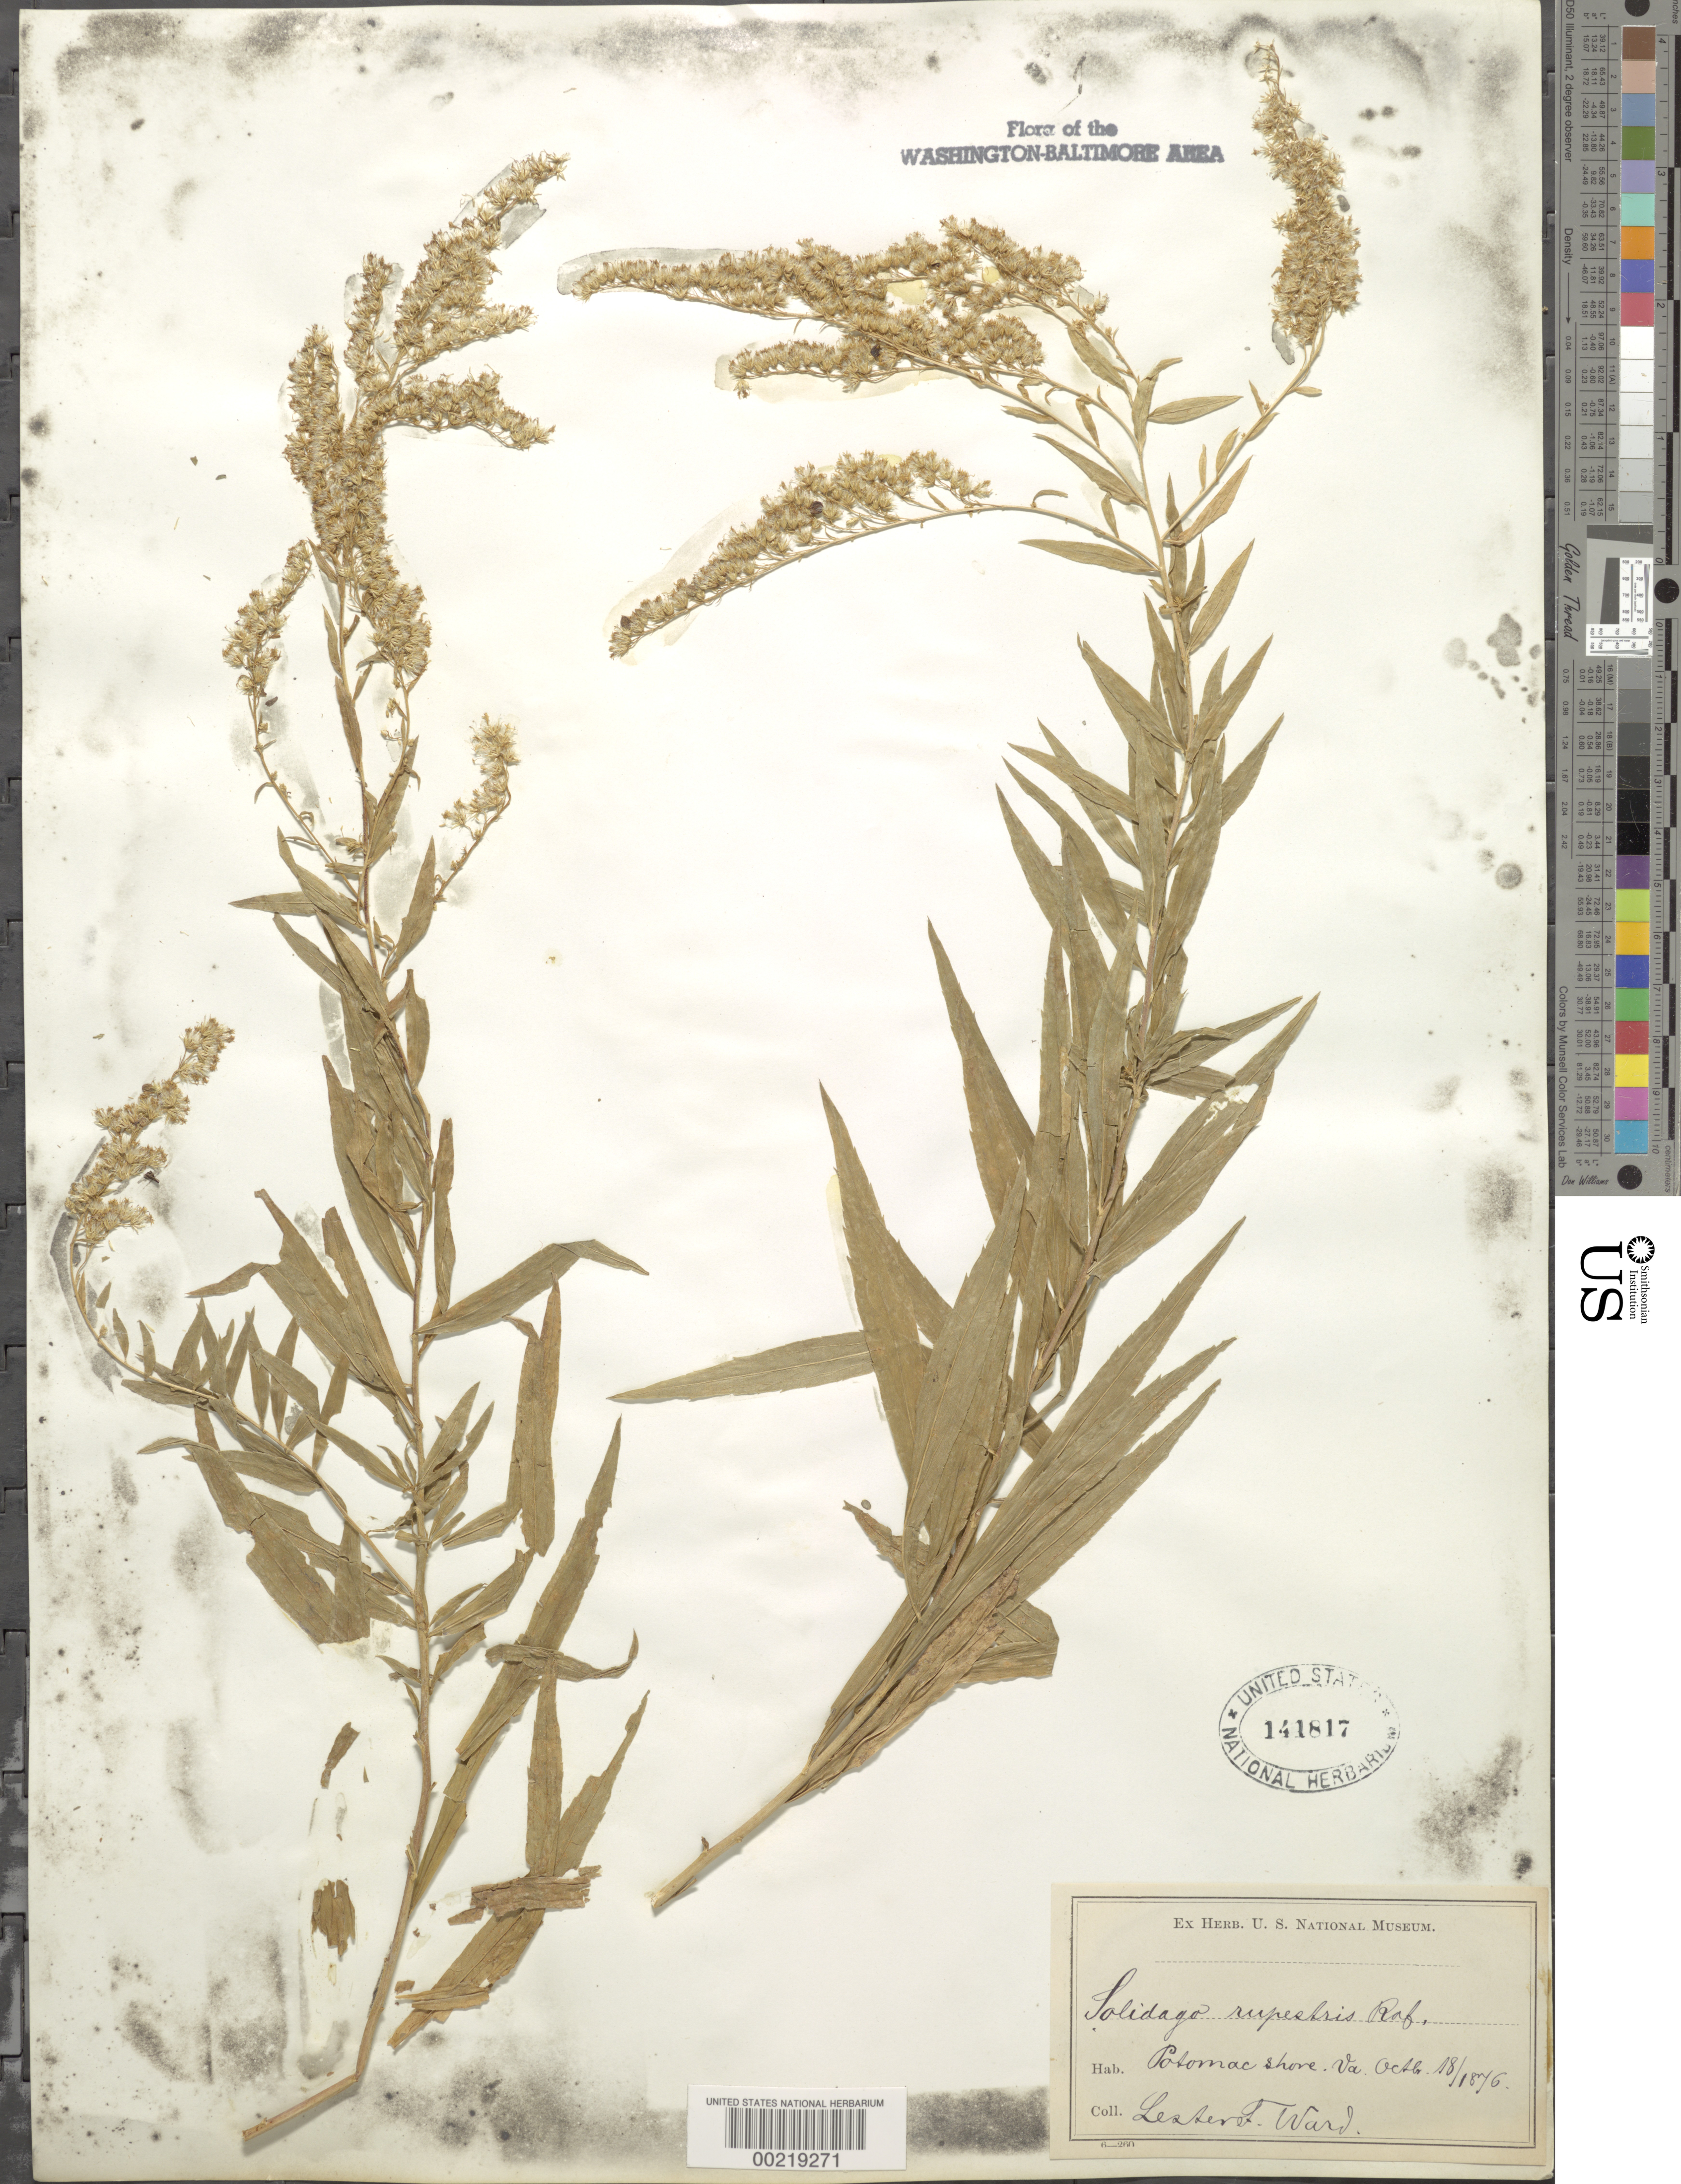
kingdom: Plantae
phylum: Tracheophyta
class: Magnoliopsida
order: Asterales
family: Asteraceae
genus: Solidago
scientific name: Solidago rupestris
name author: Raf.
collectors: L. F. Ward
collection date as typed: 18 Oct 1876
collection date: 1876-10-18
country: United States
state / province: Virginia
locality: Potomac shore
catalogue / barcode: US 141817